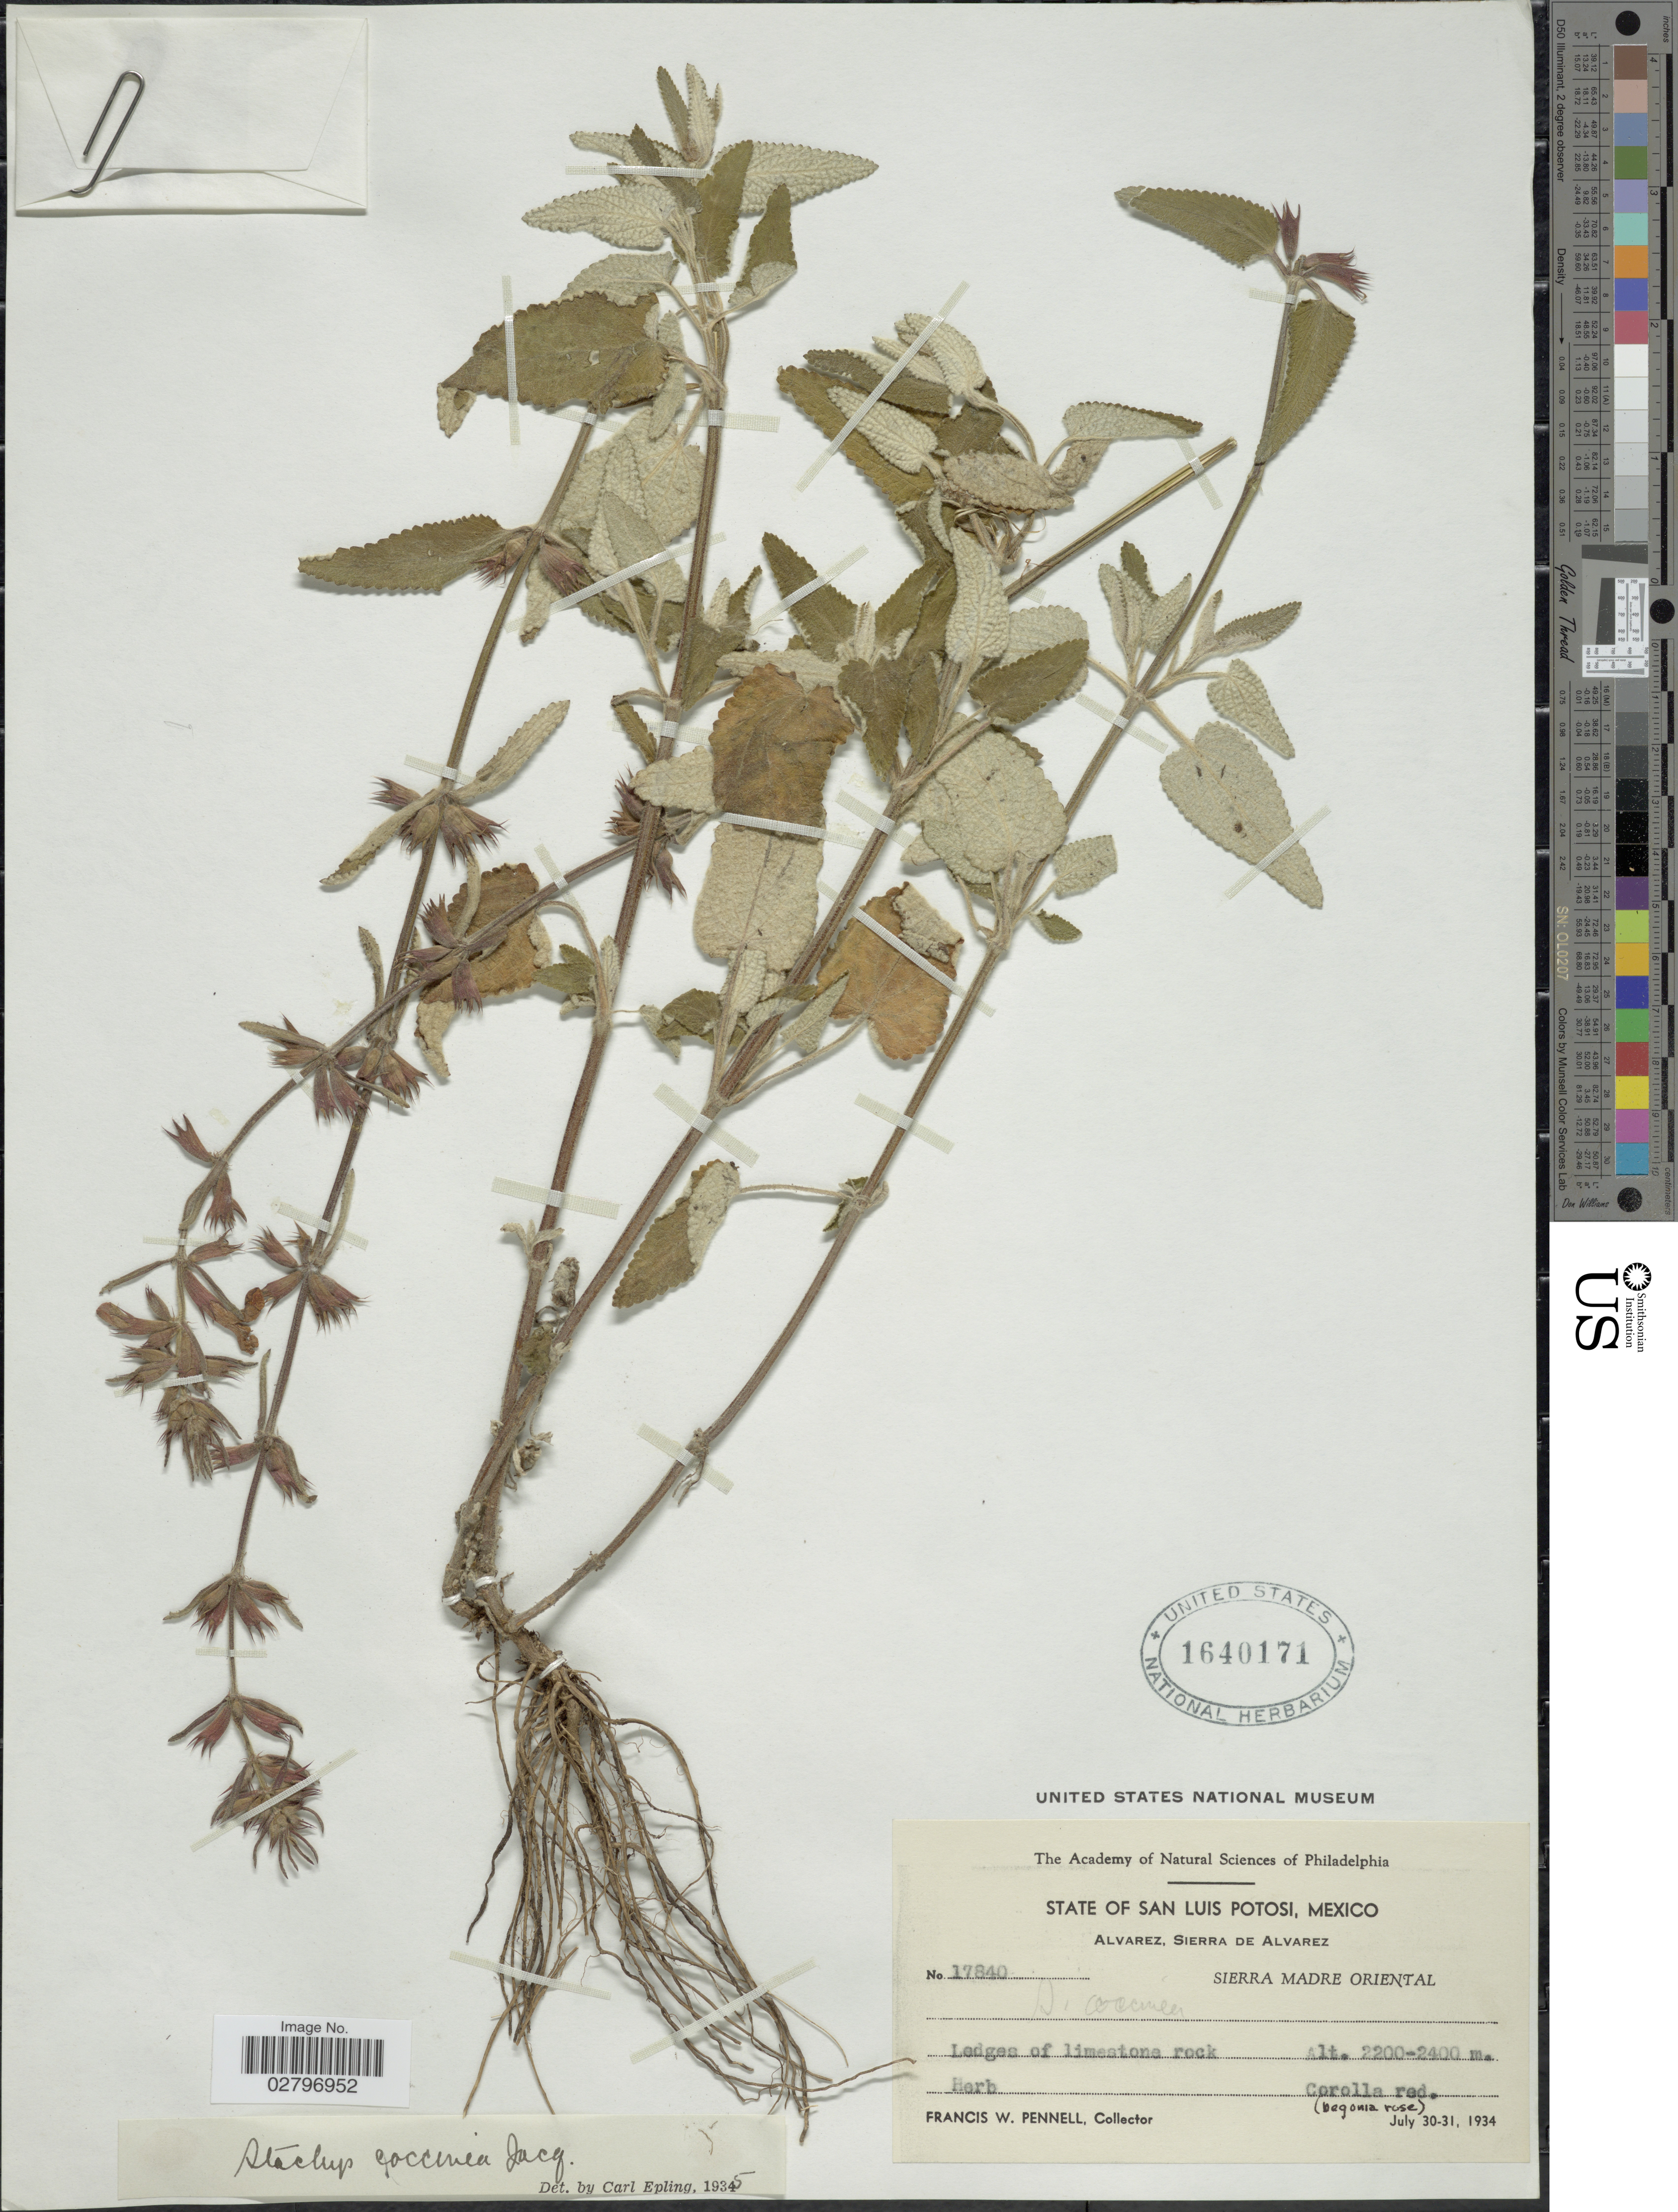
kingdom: Plantae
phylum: Tracheophyta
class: Magnoliopsida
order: Lamiales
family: Lamiaceae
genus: Stachys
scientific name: Stachys coccinea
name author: Ortega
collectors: F. W. Pennell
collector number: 17840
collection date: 1934-07-30/1934-07-31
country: Mexico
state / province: San Luis Potosí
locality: San Luis Potosi, Mexico, Alvarez, Sierra de Alvarez, Sierra Madre Oriental.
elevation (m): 2200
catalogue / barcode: US 1640171